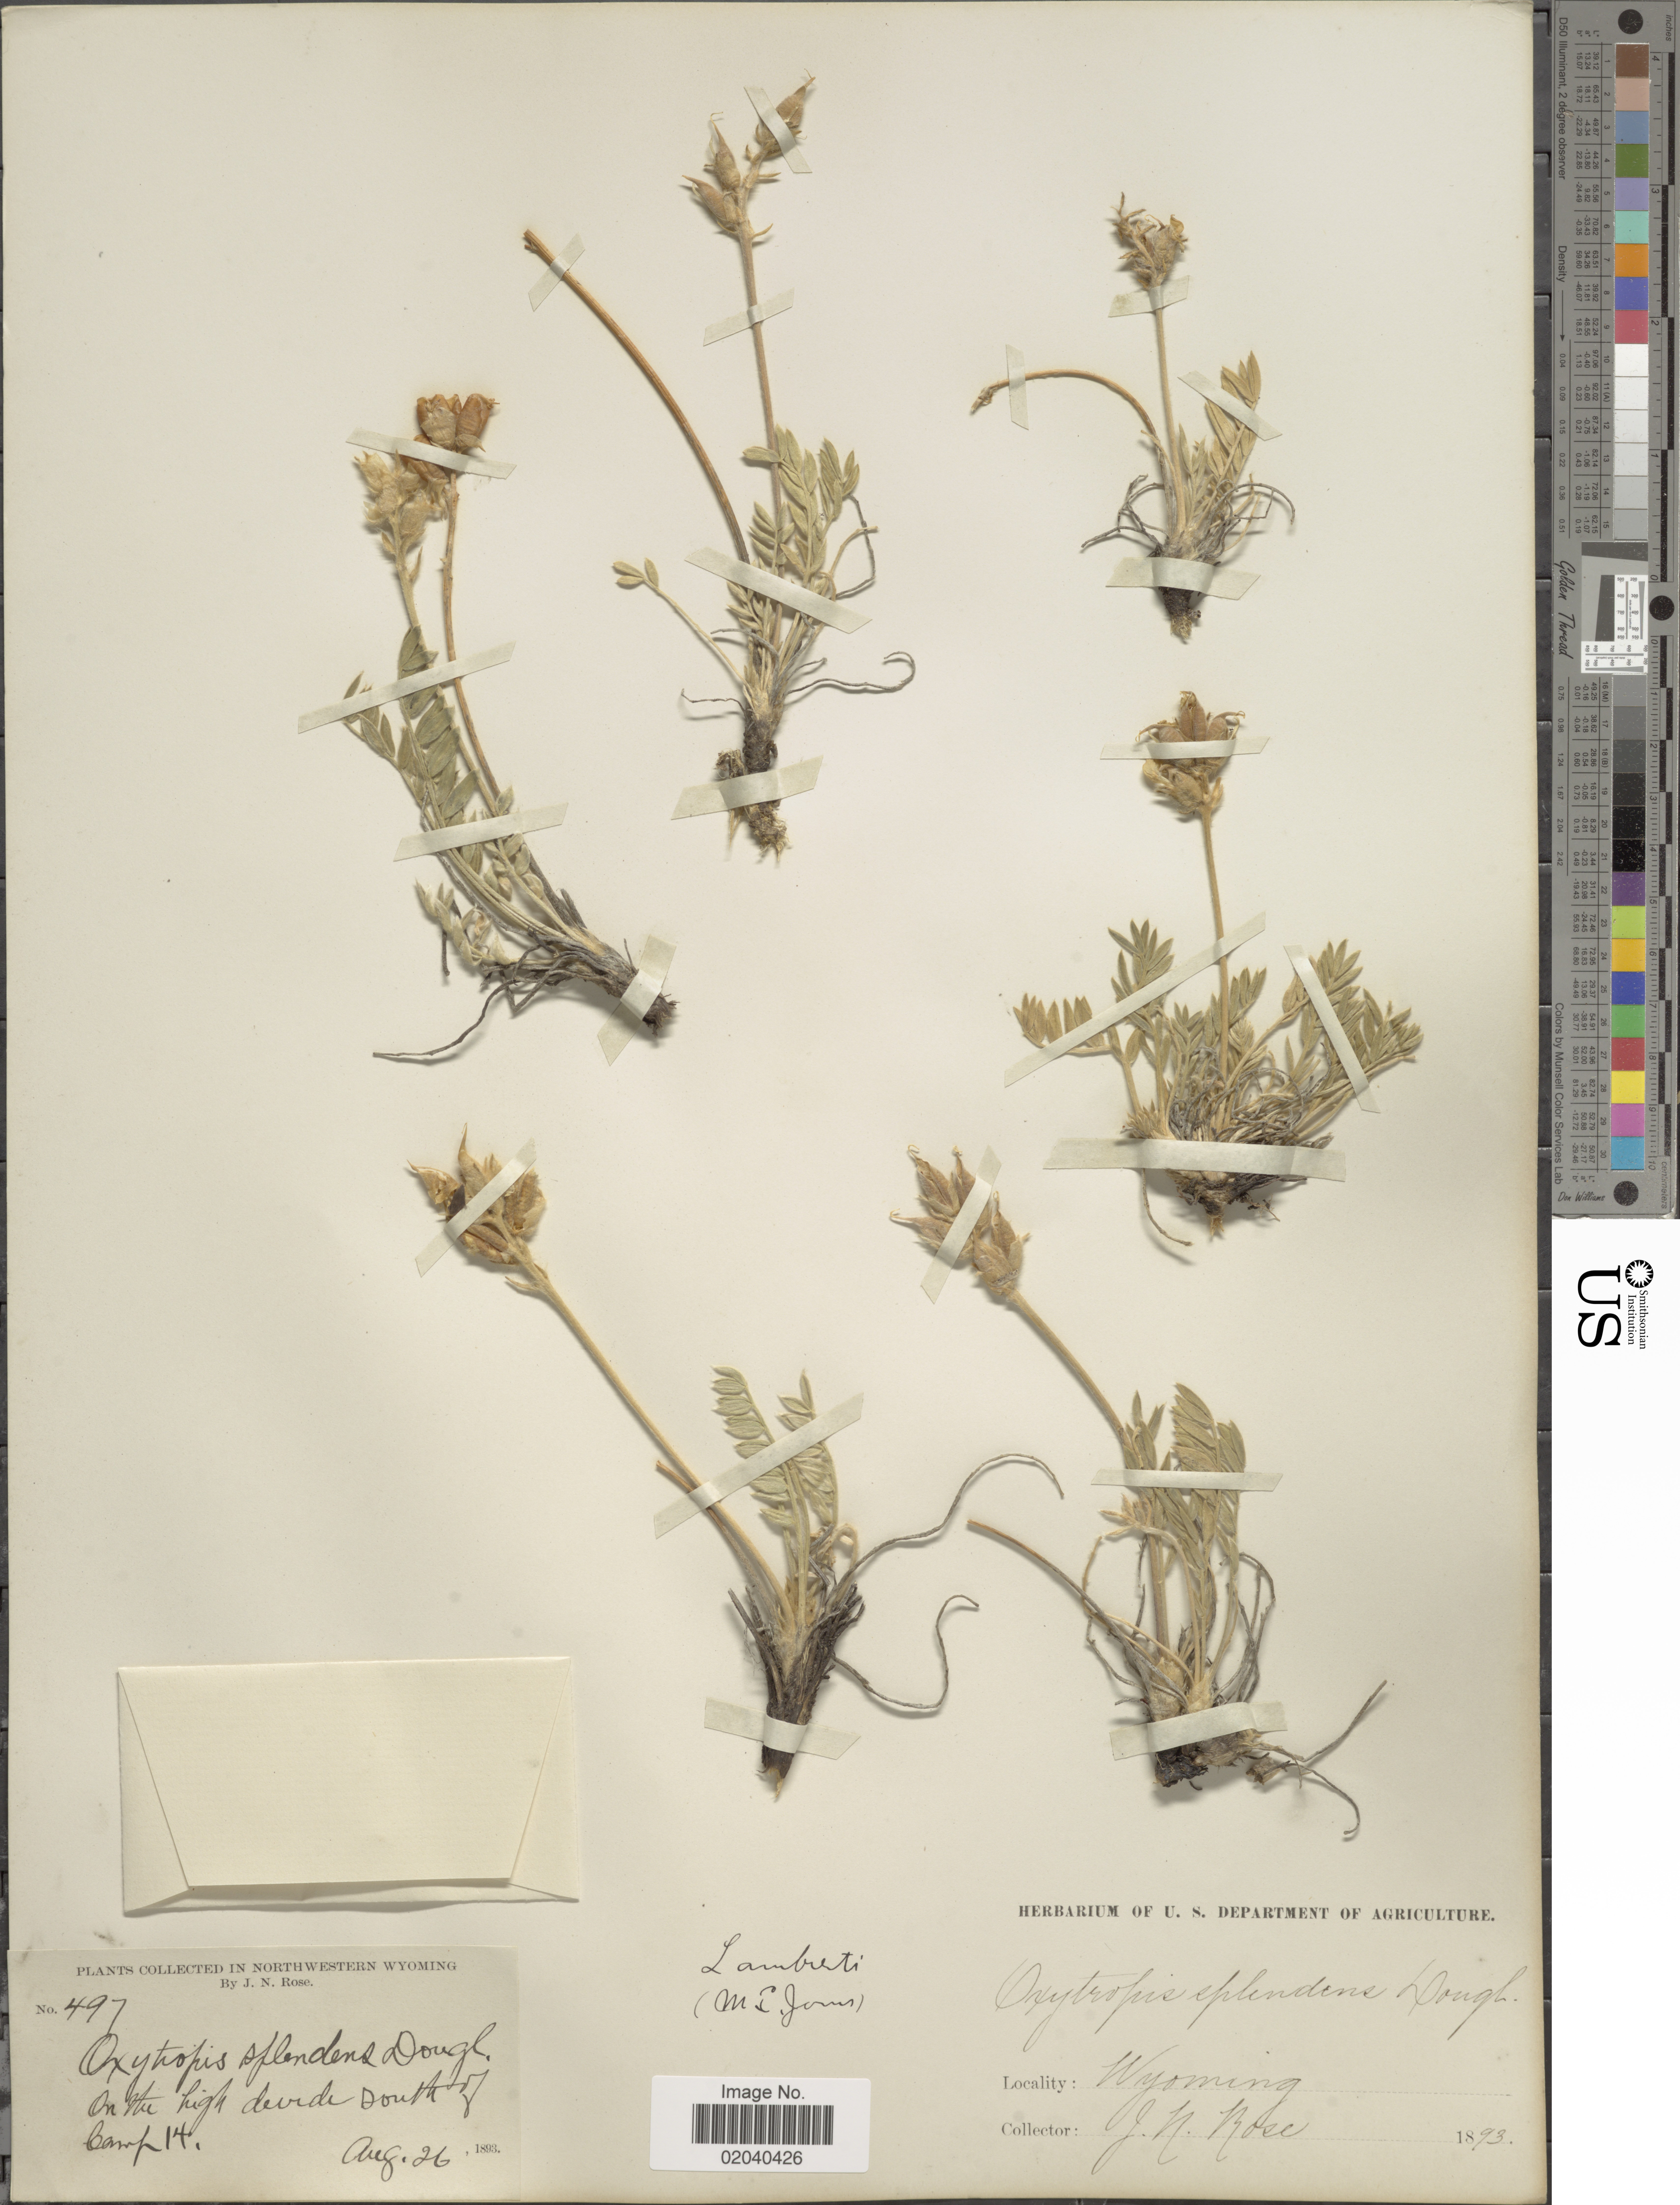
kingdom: Plantae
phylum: Tracheophyta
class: Magnoliopsida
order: Fabales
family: Fabaceae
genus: Oxytropis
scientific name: Oxytropis splendens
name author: Douglas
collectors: J. N. Rose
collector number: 497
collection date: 1893-08-26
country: United States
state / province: Wyoming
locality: Northwestern Wyoming. On the high divide south of Camp 14